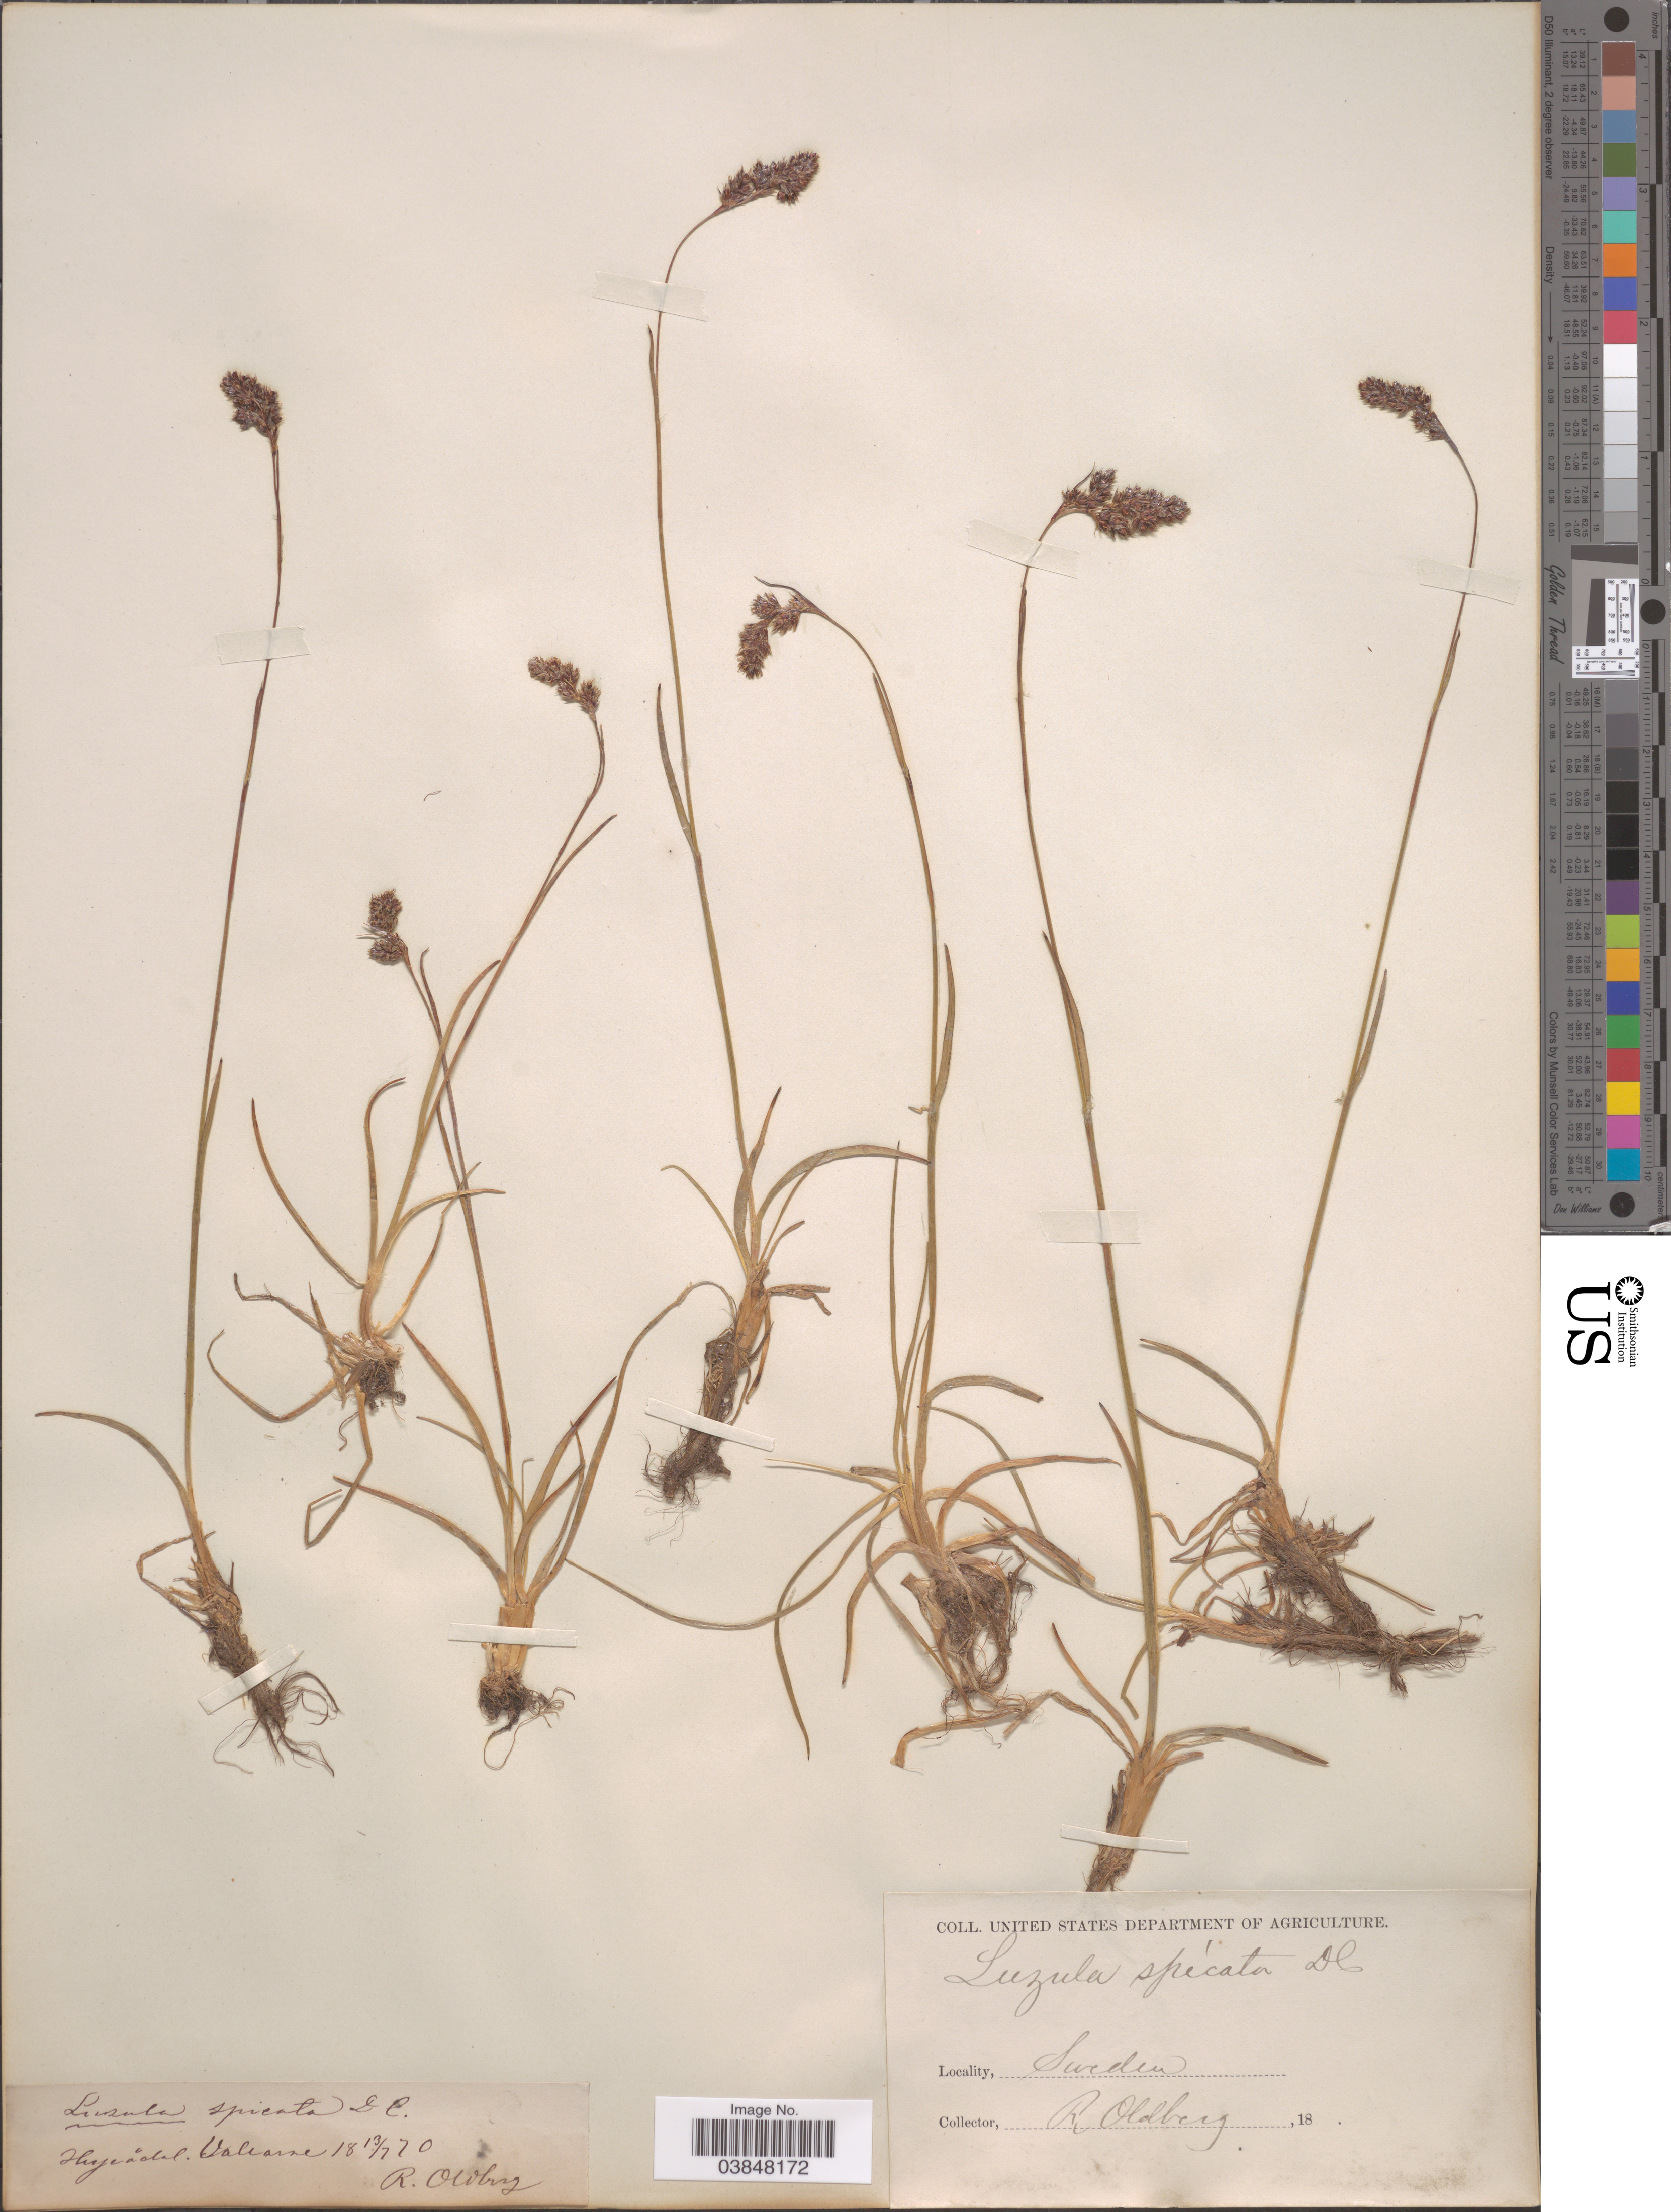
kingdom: Plantae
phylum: Tracheophyta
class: Liliopsida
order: Poales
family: Juncaceae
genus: Luzula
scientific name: Luzula spicata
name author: (L.) DC.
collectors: R. Oldberg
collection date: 1870-07-13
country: Sweden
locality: Herjeadal., Valearne.